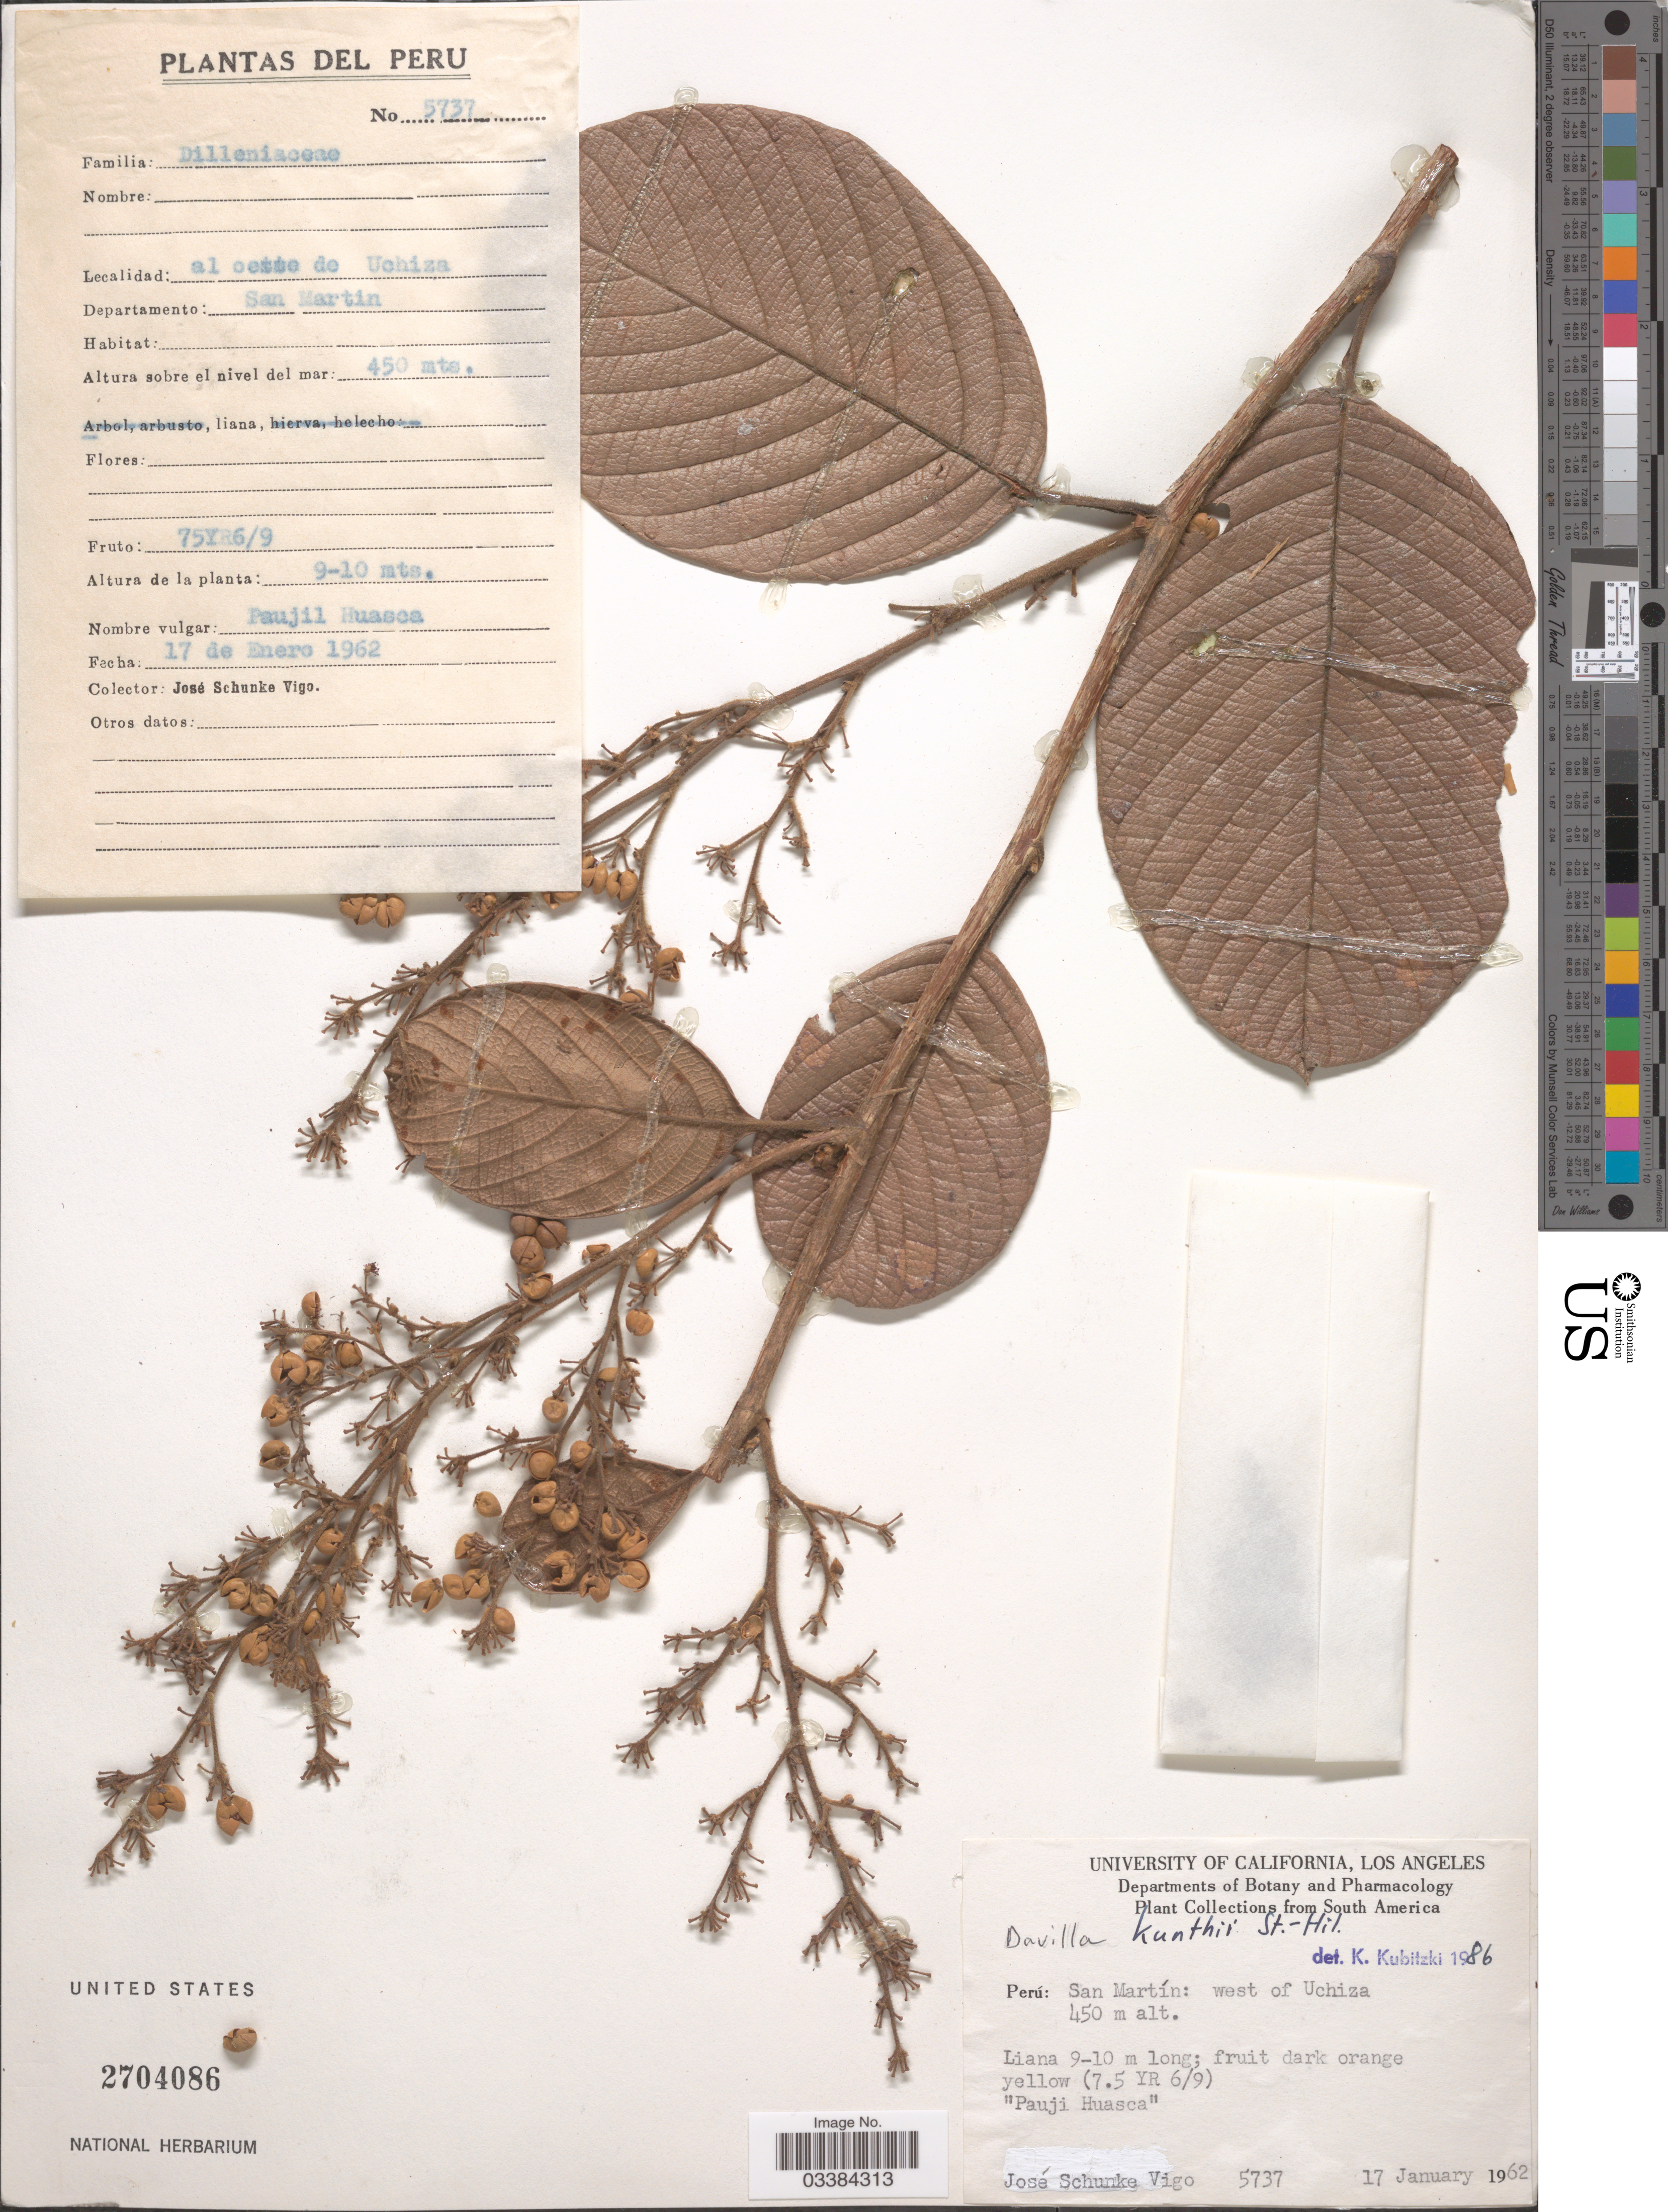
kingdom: Plantae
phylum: Tracheophyta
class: Magnoliopsida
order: Dilleniales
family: Dilleniaceae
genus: Davilla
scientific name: Davilla kunthii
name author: A. St.-Hil.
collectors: J. Schunke Vigo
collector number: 5737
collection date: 1962-01-17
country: Peru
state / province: San Martín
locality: West of Uchiza. Al oeste de Uchiza. Departamento: San Martin.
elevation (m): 450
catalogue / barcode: US 2704086